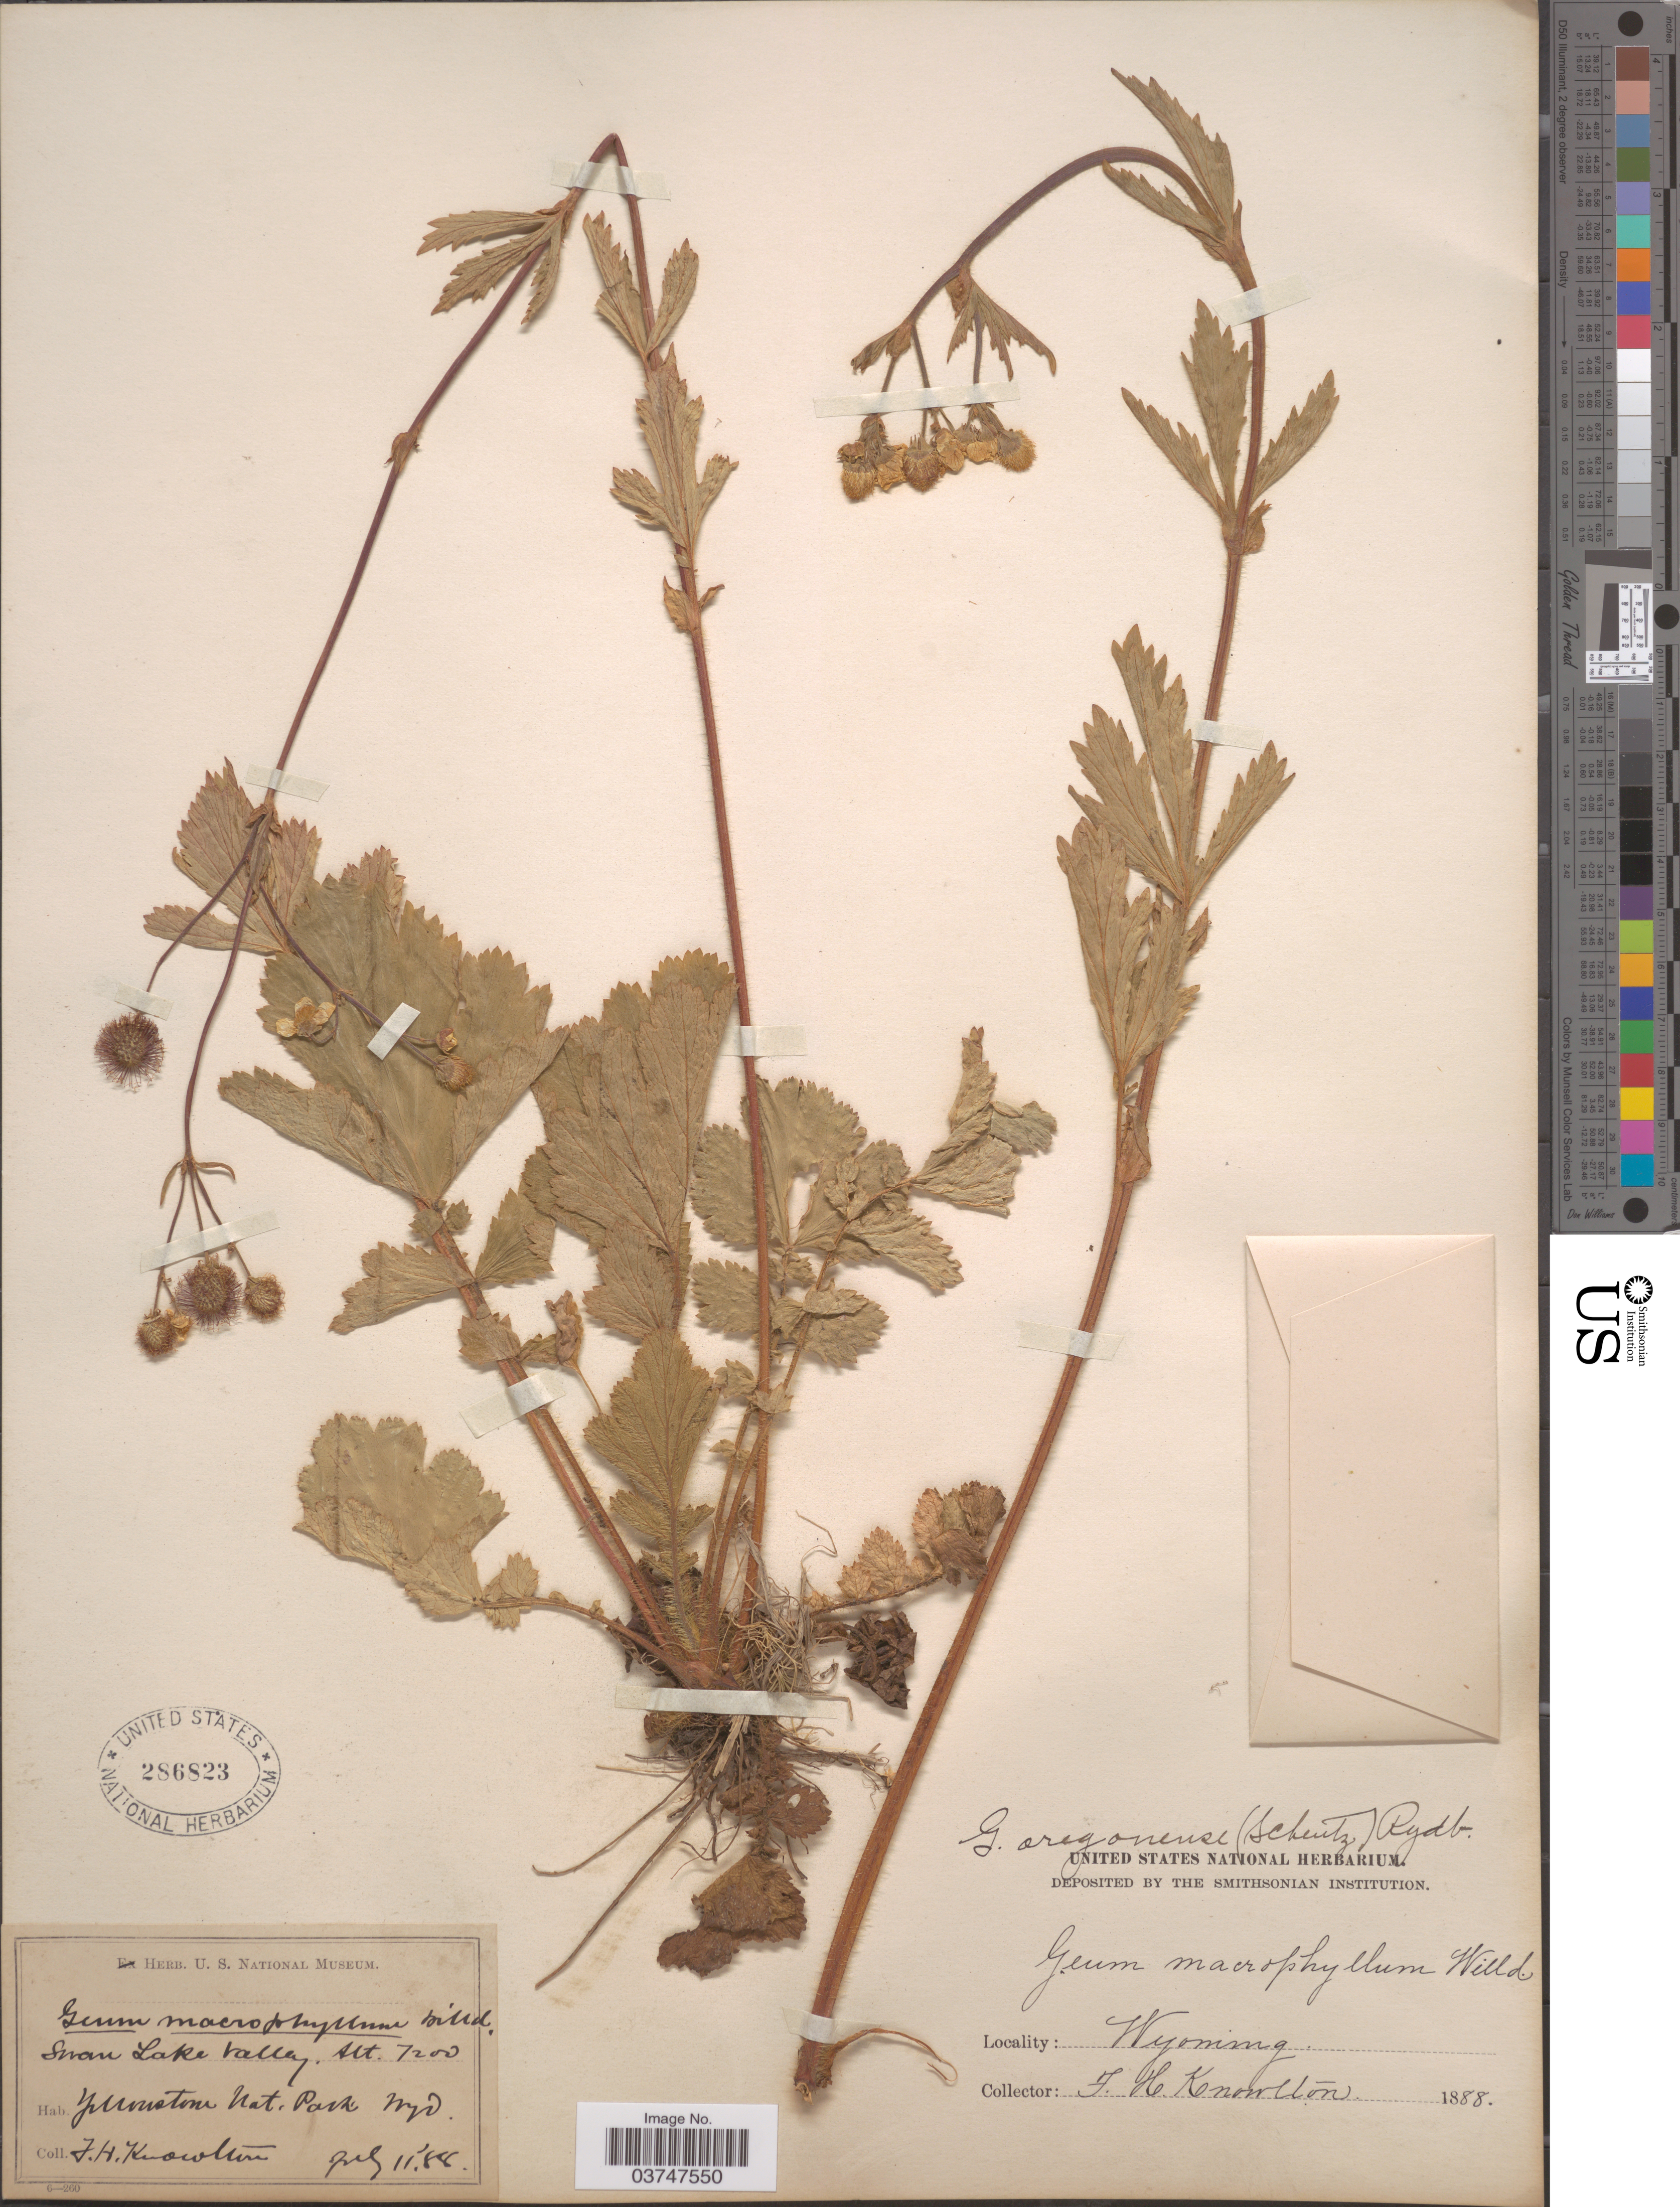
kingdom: Plantae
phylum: Tracheophyta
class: Magnoliopsida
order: Rosales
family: Rosaceae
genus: Geum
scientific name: Geum macrophyllum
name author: Willd.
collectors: F. H. Knowlton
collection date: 1888-07-11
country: United States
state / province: Wyoming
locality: Yellowstone Nat. Park.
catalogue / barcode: US 286823